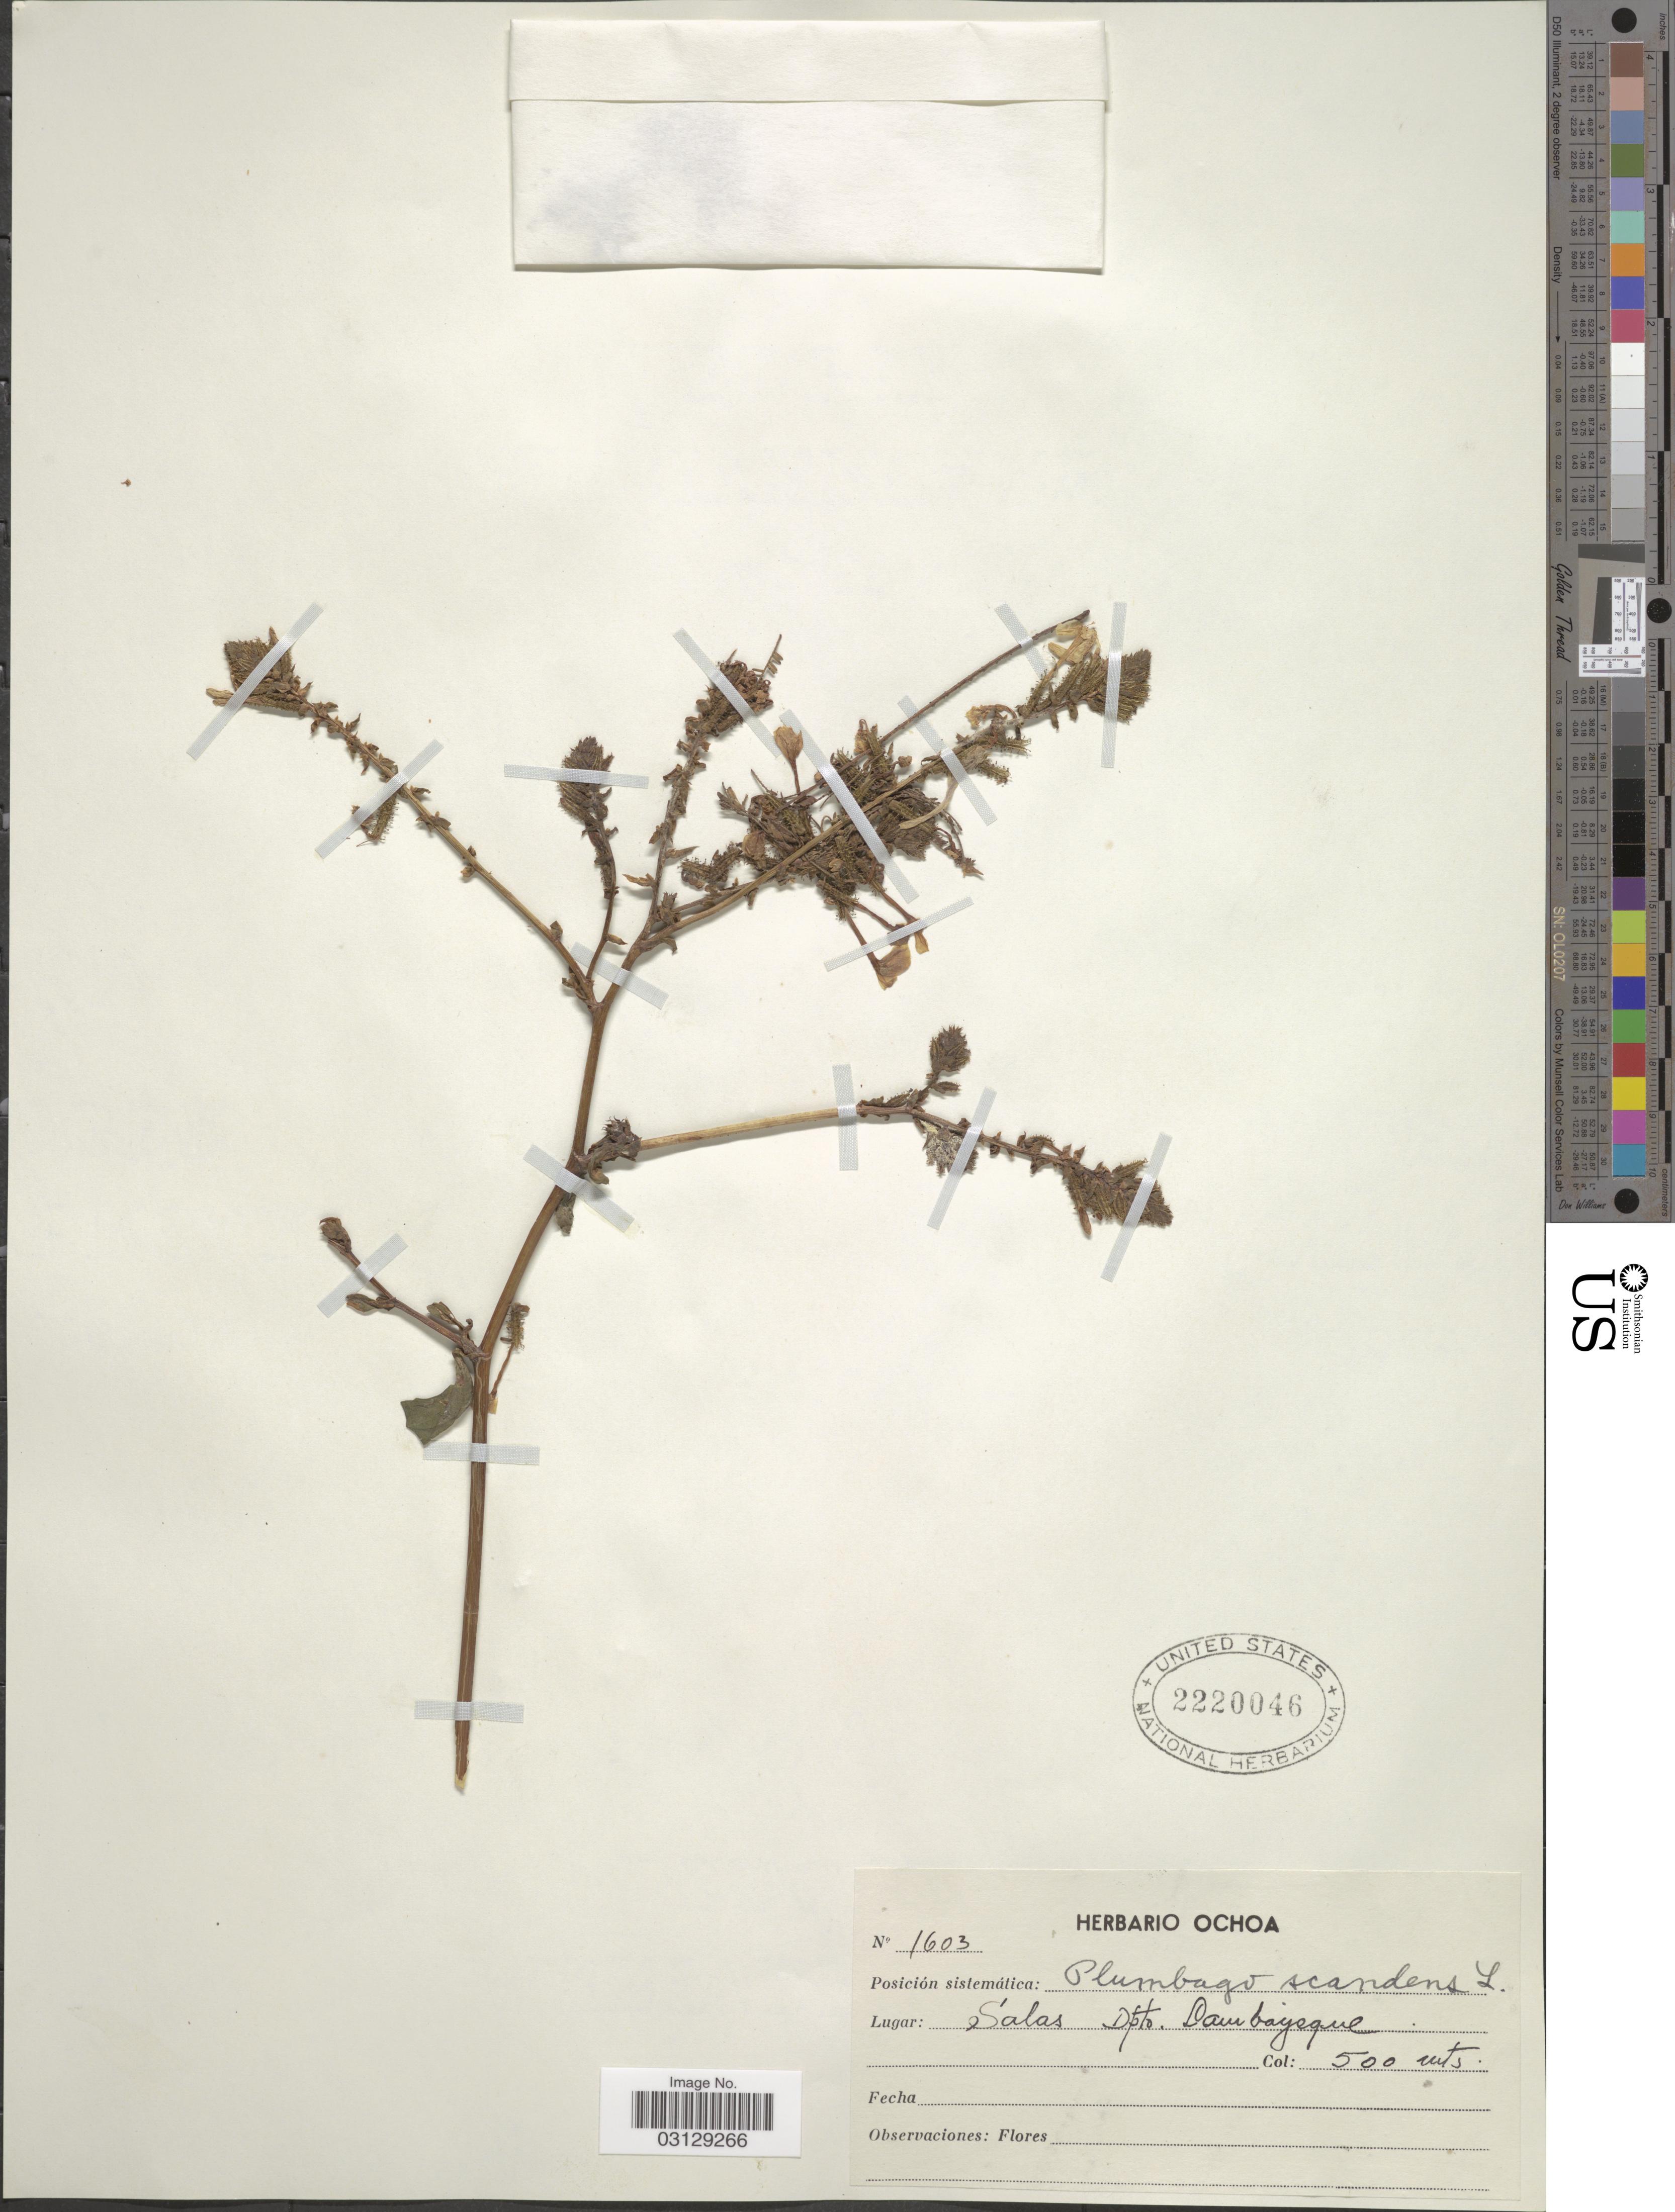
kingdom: Plantae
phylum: Tracheophyta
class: Magnoliopsida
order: Caryophyllales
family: Plumbaginaceae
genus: Plumbago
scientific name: Plumbago scandens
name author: L.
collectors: ex herb. Ochoa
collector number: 1603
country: Peru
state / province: Lambayeque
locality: Sálas. Dpto. Lambayeque.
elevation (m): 500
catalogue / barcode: US 2220046